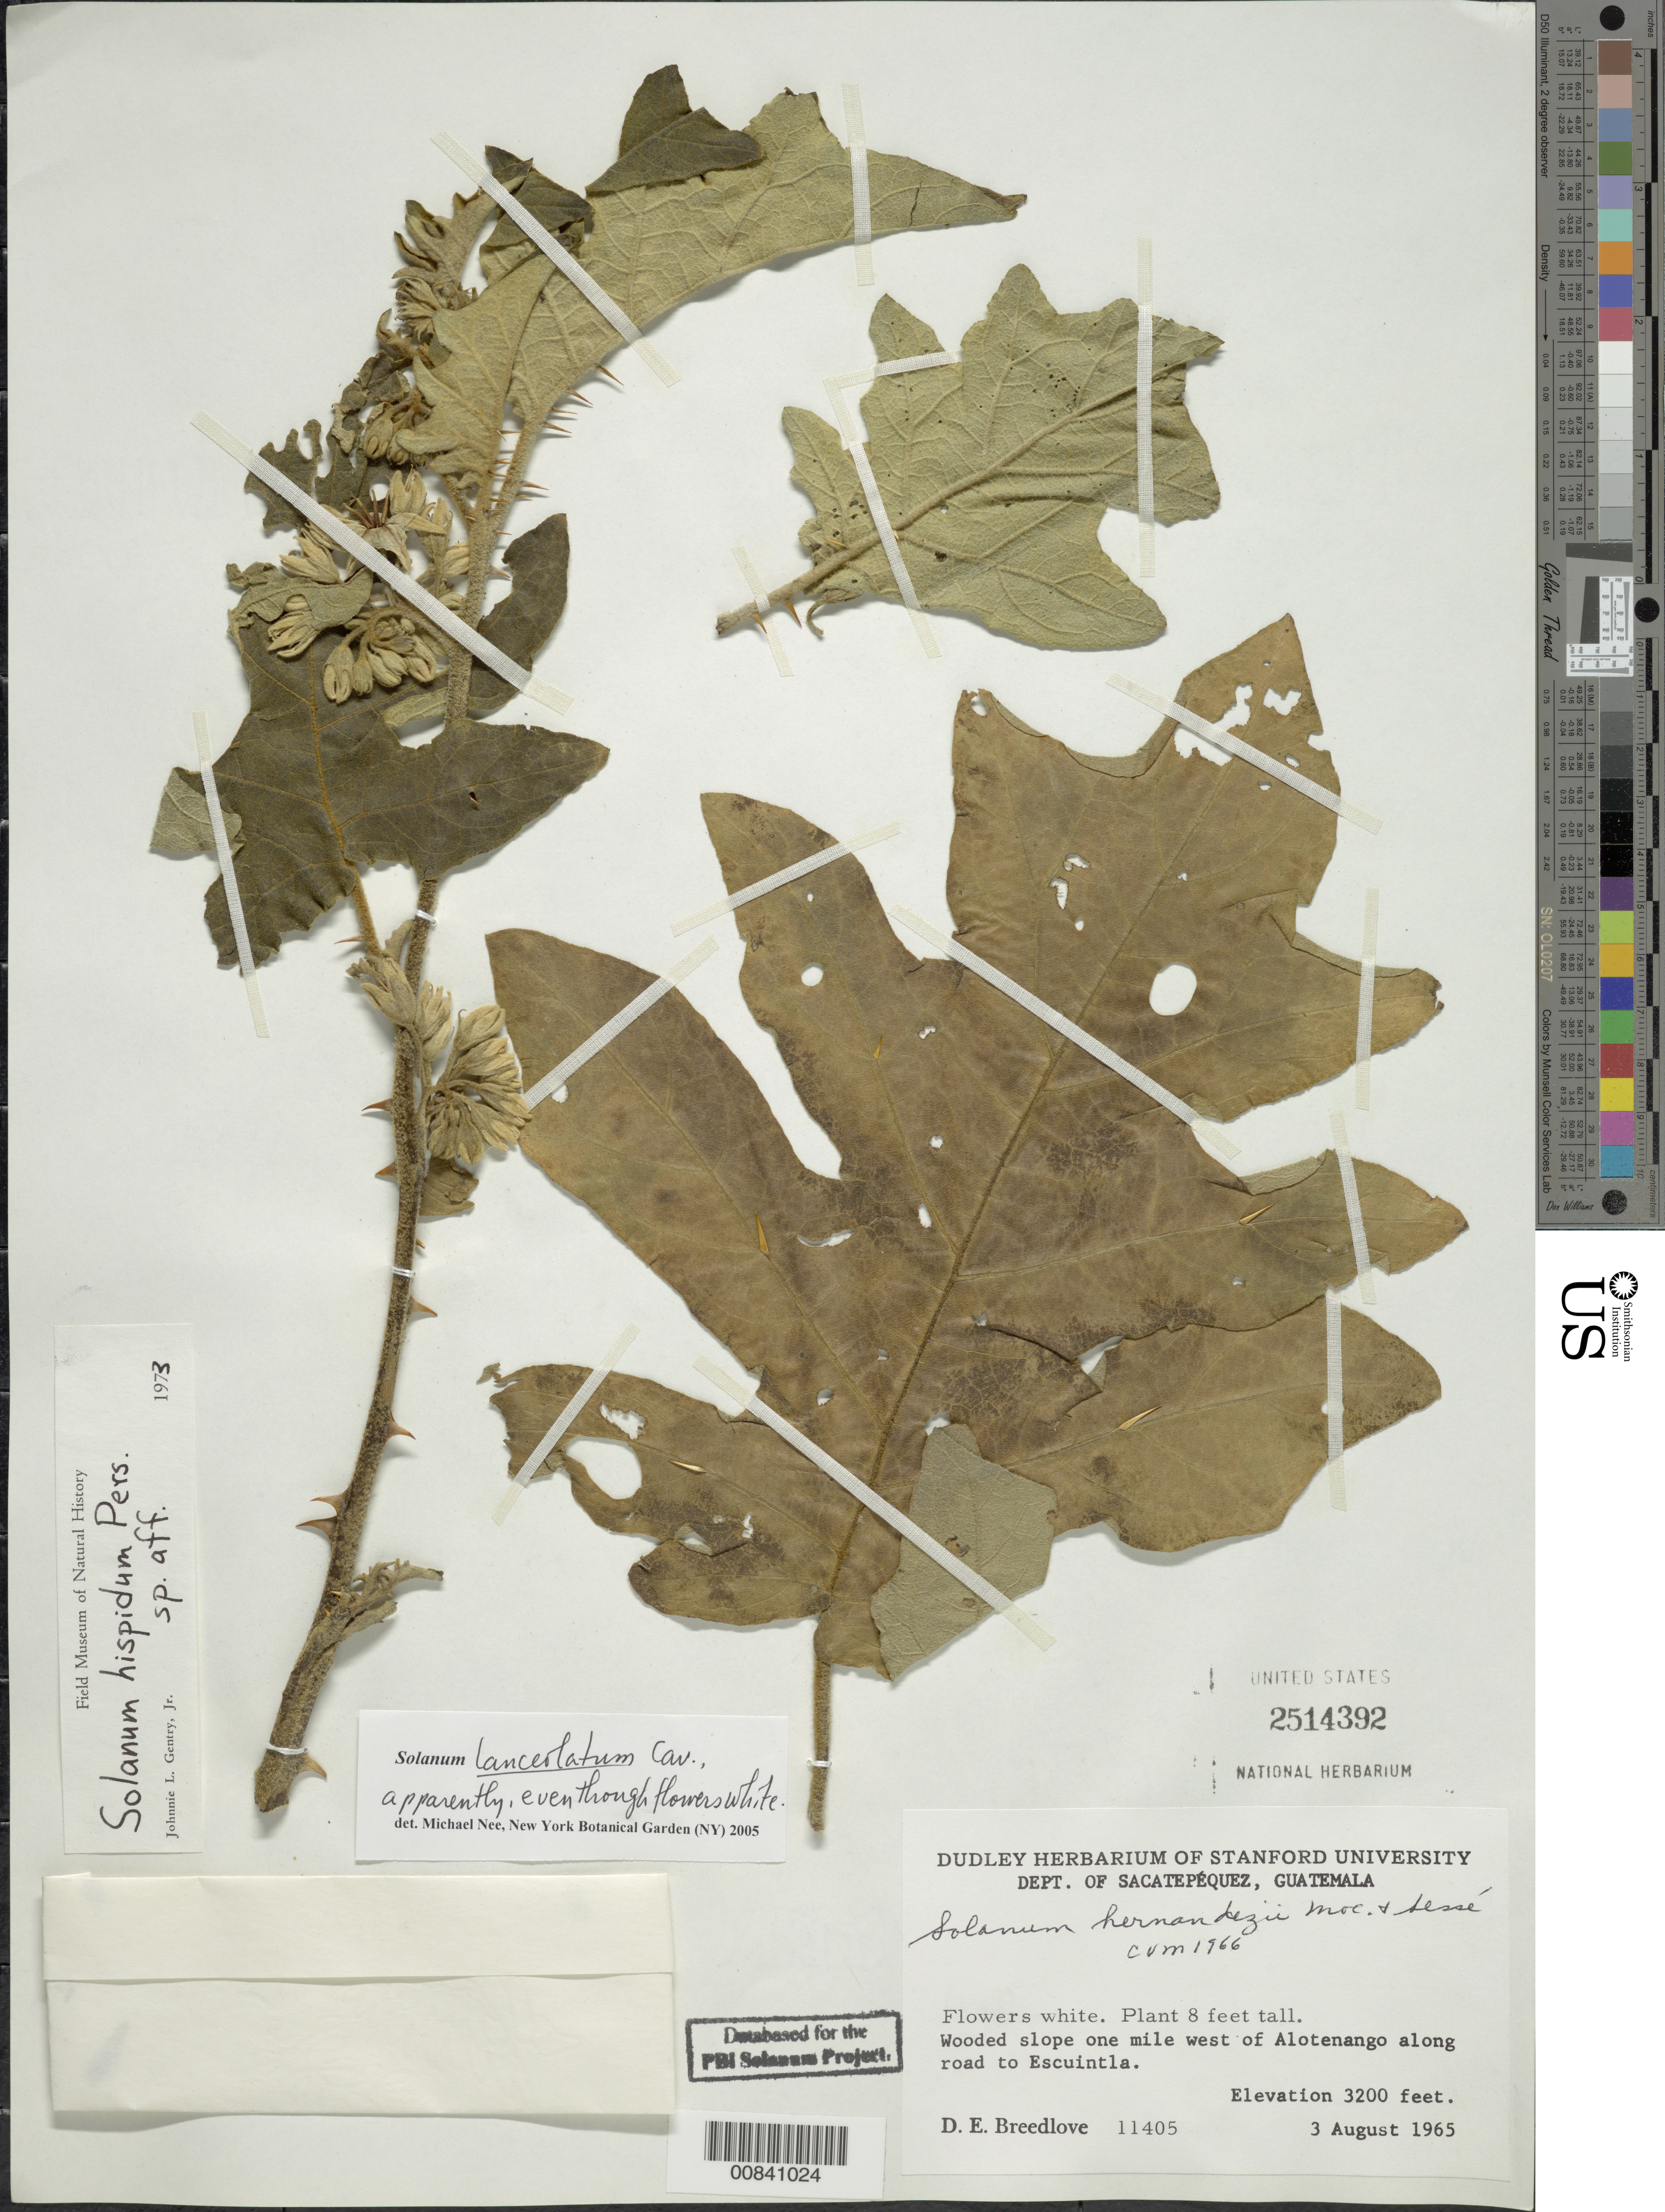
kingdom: Plantae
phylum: Tracheophyta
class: Magnoliopsida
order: Solanales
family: Solanaceae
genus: Solanum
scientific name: Solanum lanceolatum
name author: Cav.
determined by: Nee, Michael H.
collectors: D. E. Breedlove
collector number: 11405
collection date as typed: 3 Sep 1965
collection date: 1965-09-03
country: Guatemala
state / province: Sacatepéquez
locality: One mile west of Alotenango along road to Escuintla.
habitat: Wooded slope.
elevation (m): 975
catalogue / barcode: US 2514392